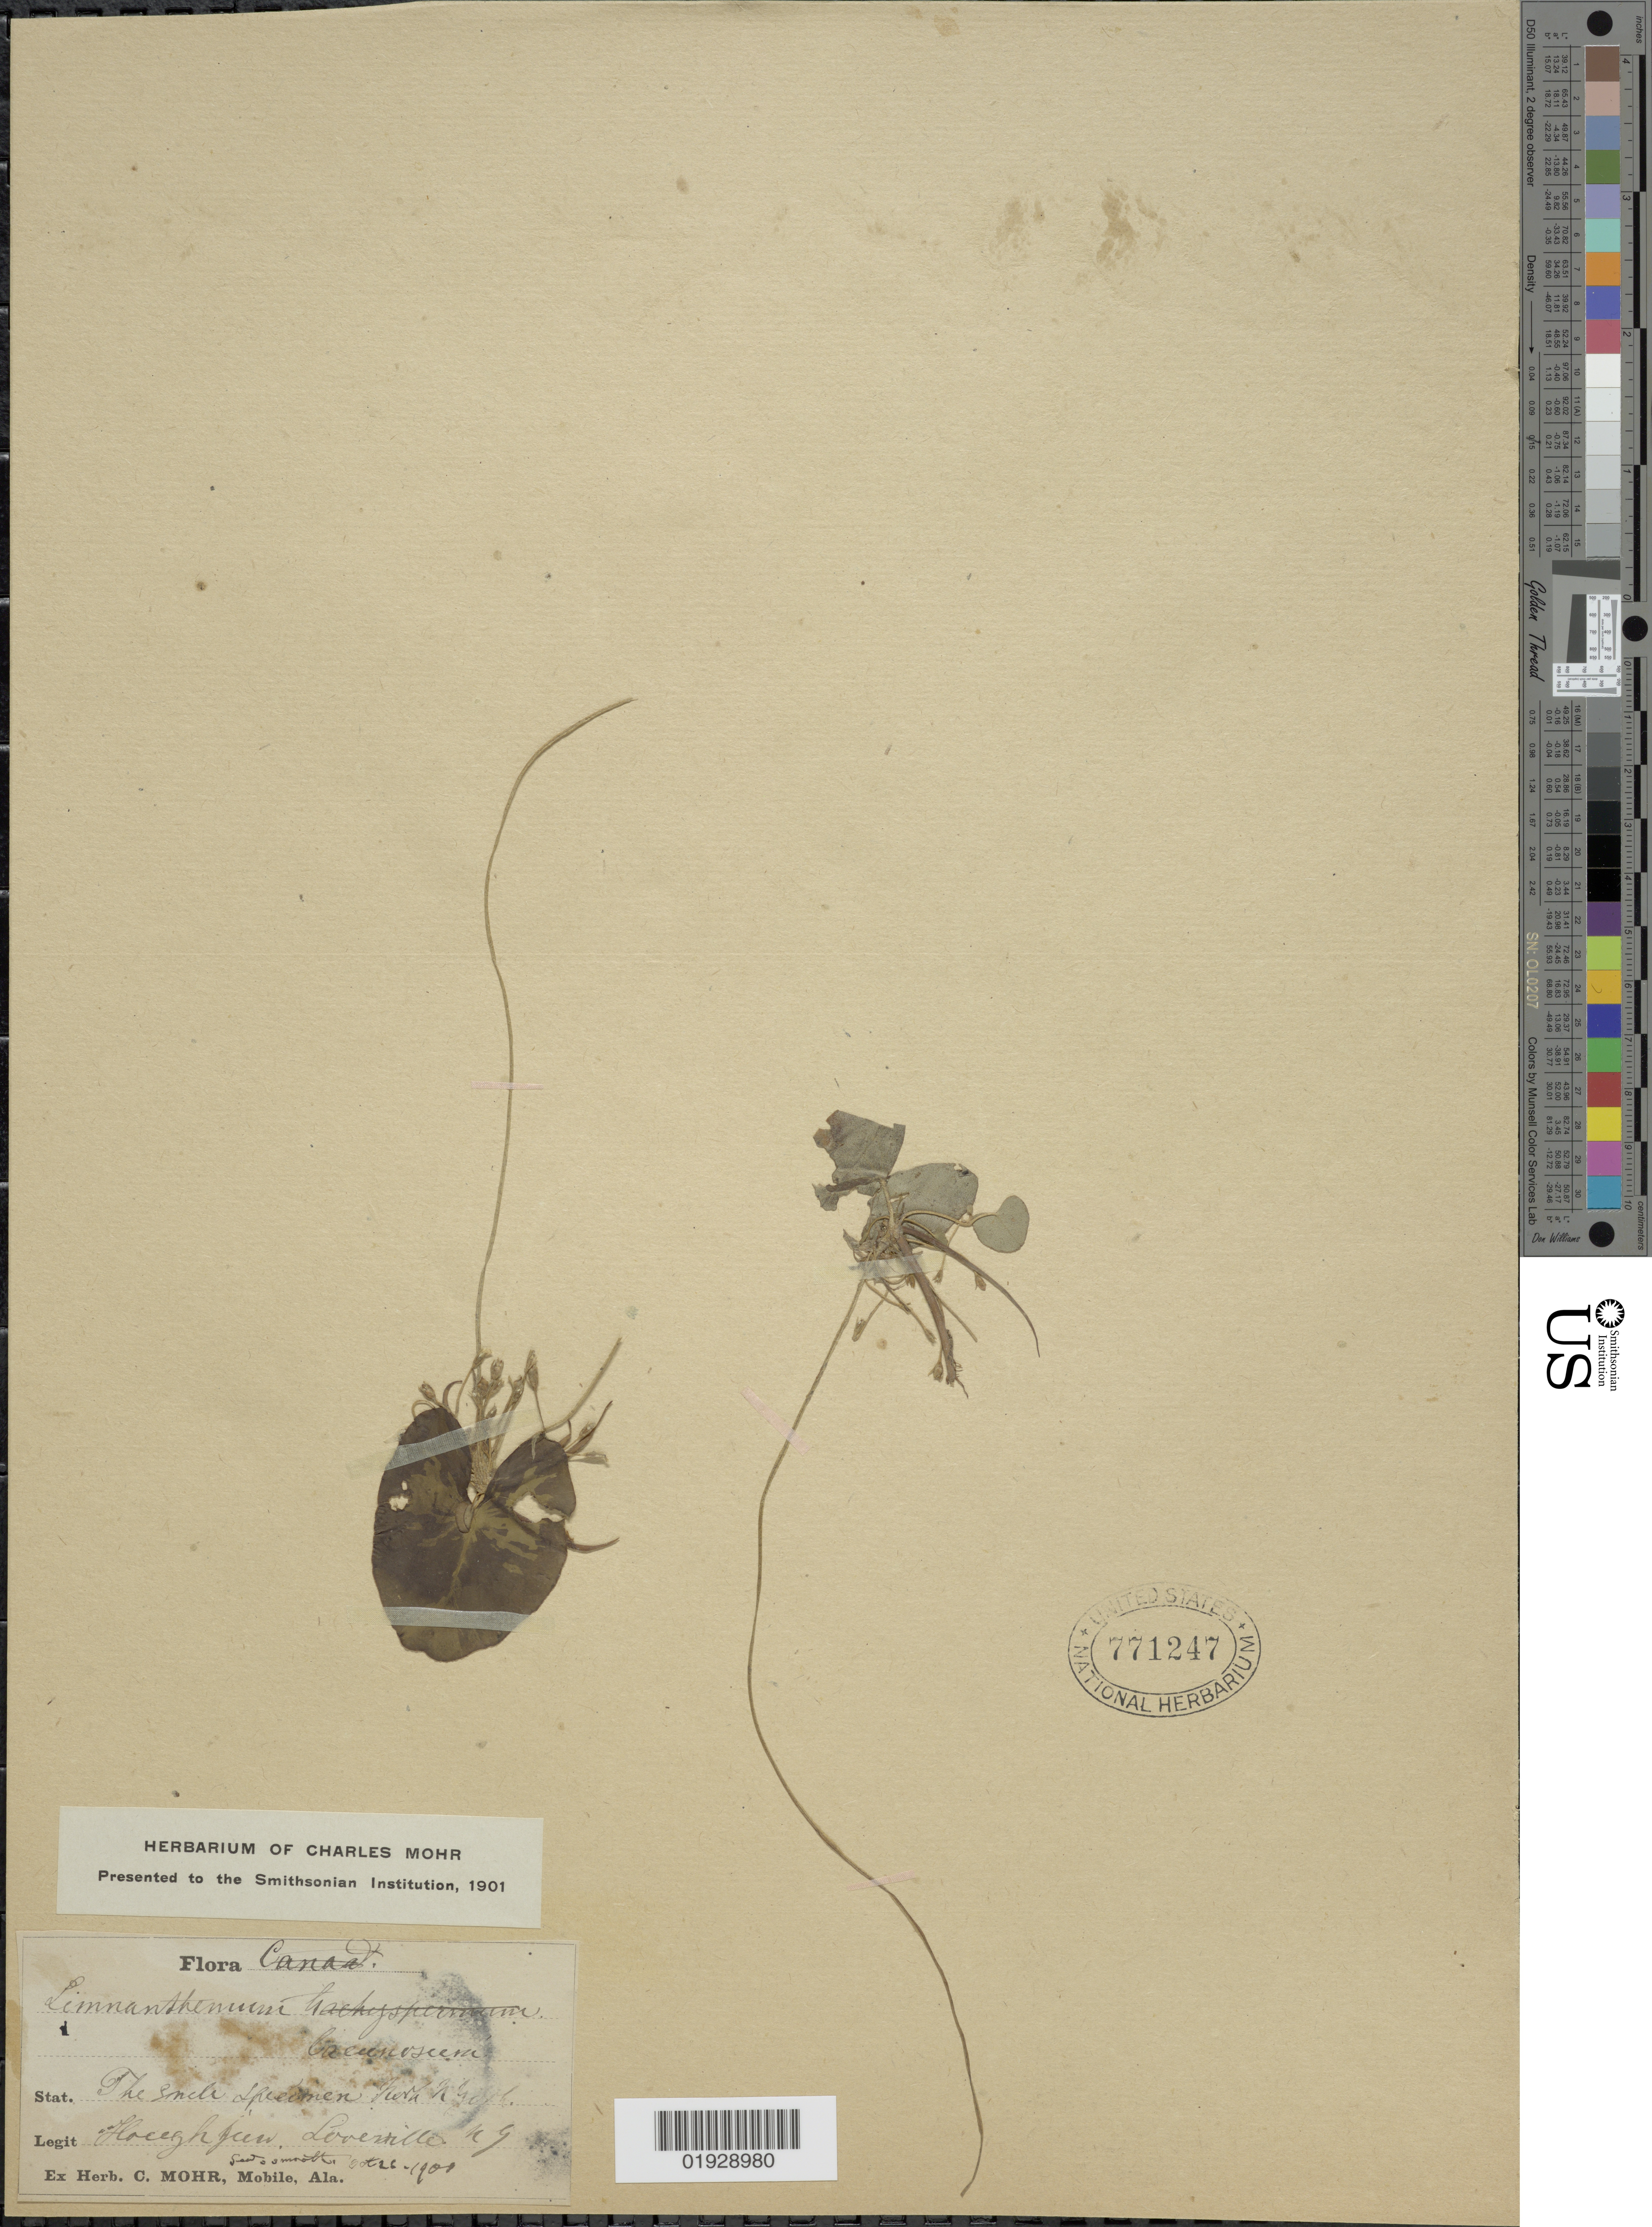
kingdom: Plantae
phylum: Tracheophyta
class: Magnoliopsida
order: Asterales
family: Menyanthaceae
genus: Nymphoides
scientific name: Nymphoides lacunosum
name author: Fernald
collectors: Houghton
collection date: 1901-10-26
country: United States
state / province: New York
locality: Loveville N.Y.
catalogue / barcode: US 771247